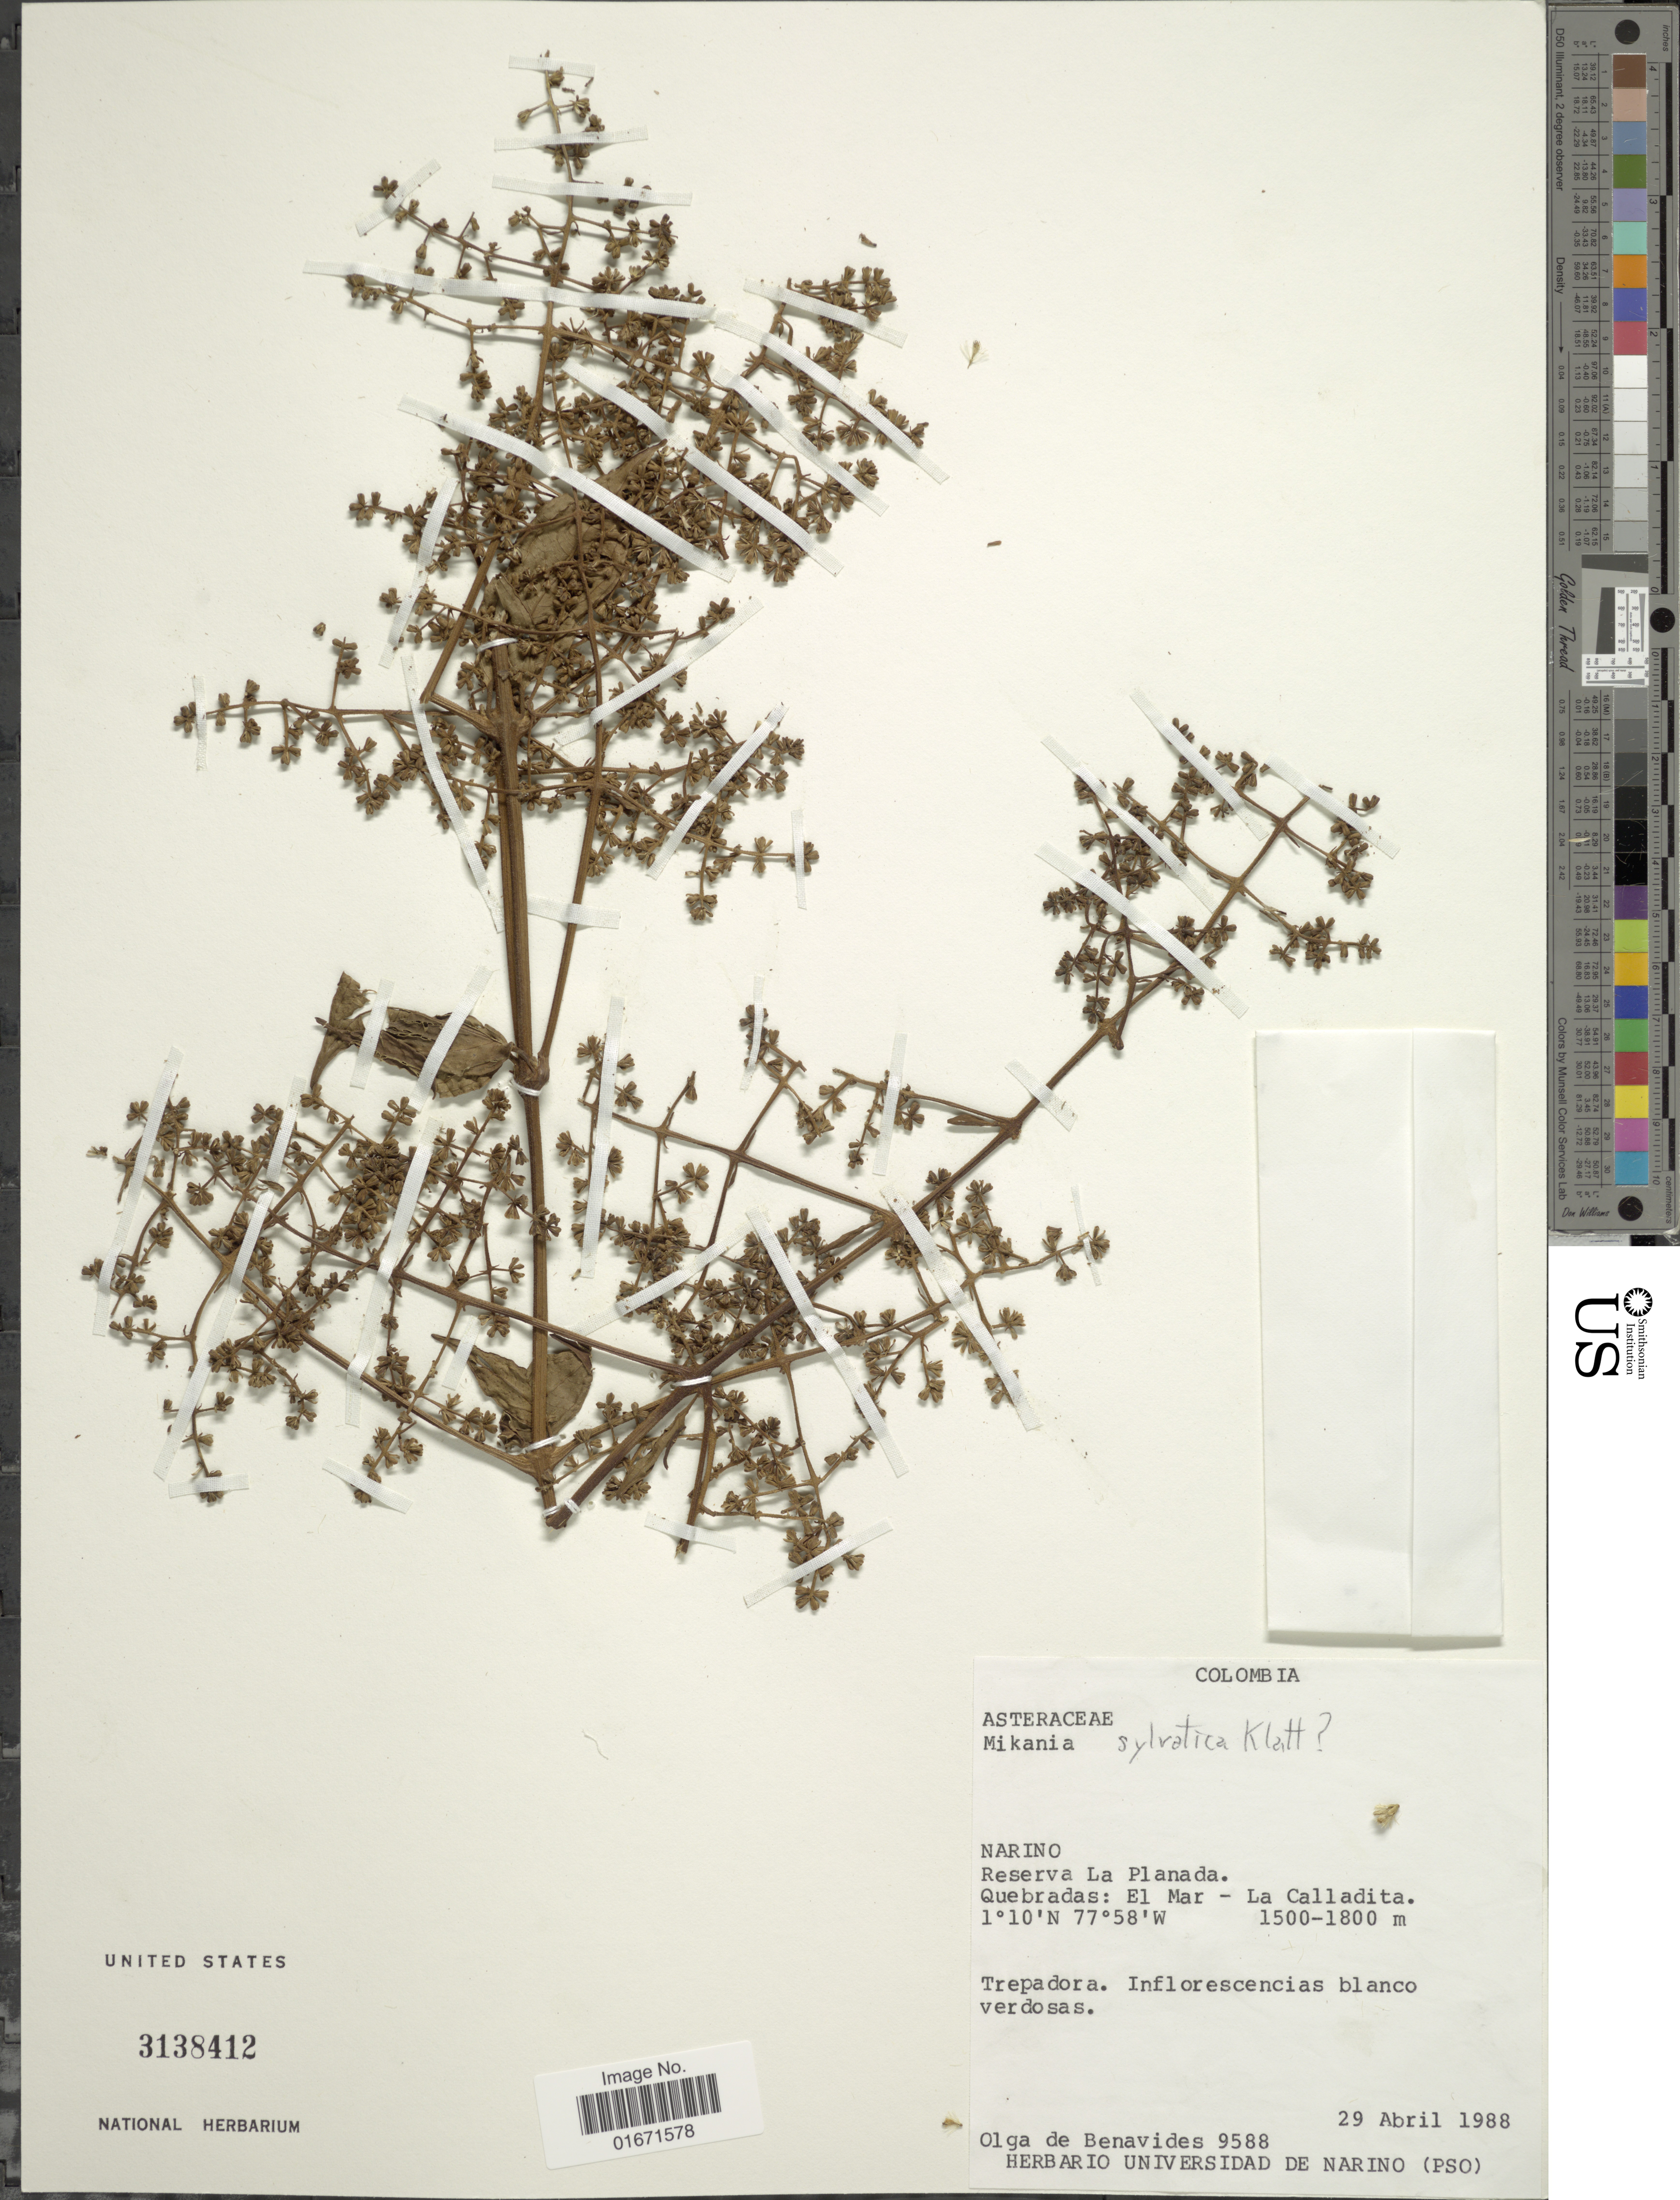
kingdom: Plantae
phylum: Tracheophyta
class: Magnoliopsida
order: Asterales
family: Asteraceae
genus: Mikania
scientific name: Mikania sylvatica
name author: Klatt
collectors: Olga S. de Benavides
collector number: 9588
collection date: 1988-04-29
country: Colombia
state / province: Nariño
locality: Narino. Reserva La Planada. Quebradas: El Mar - La Calladita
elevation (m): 1500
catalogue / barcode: US 3138412